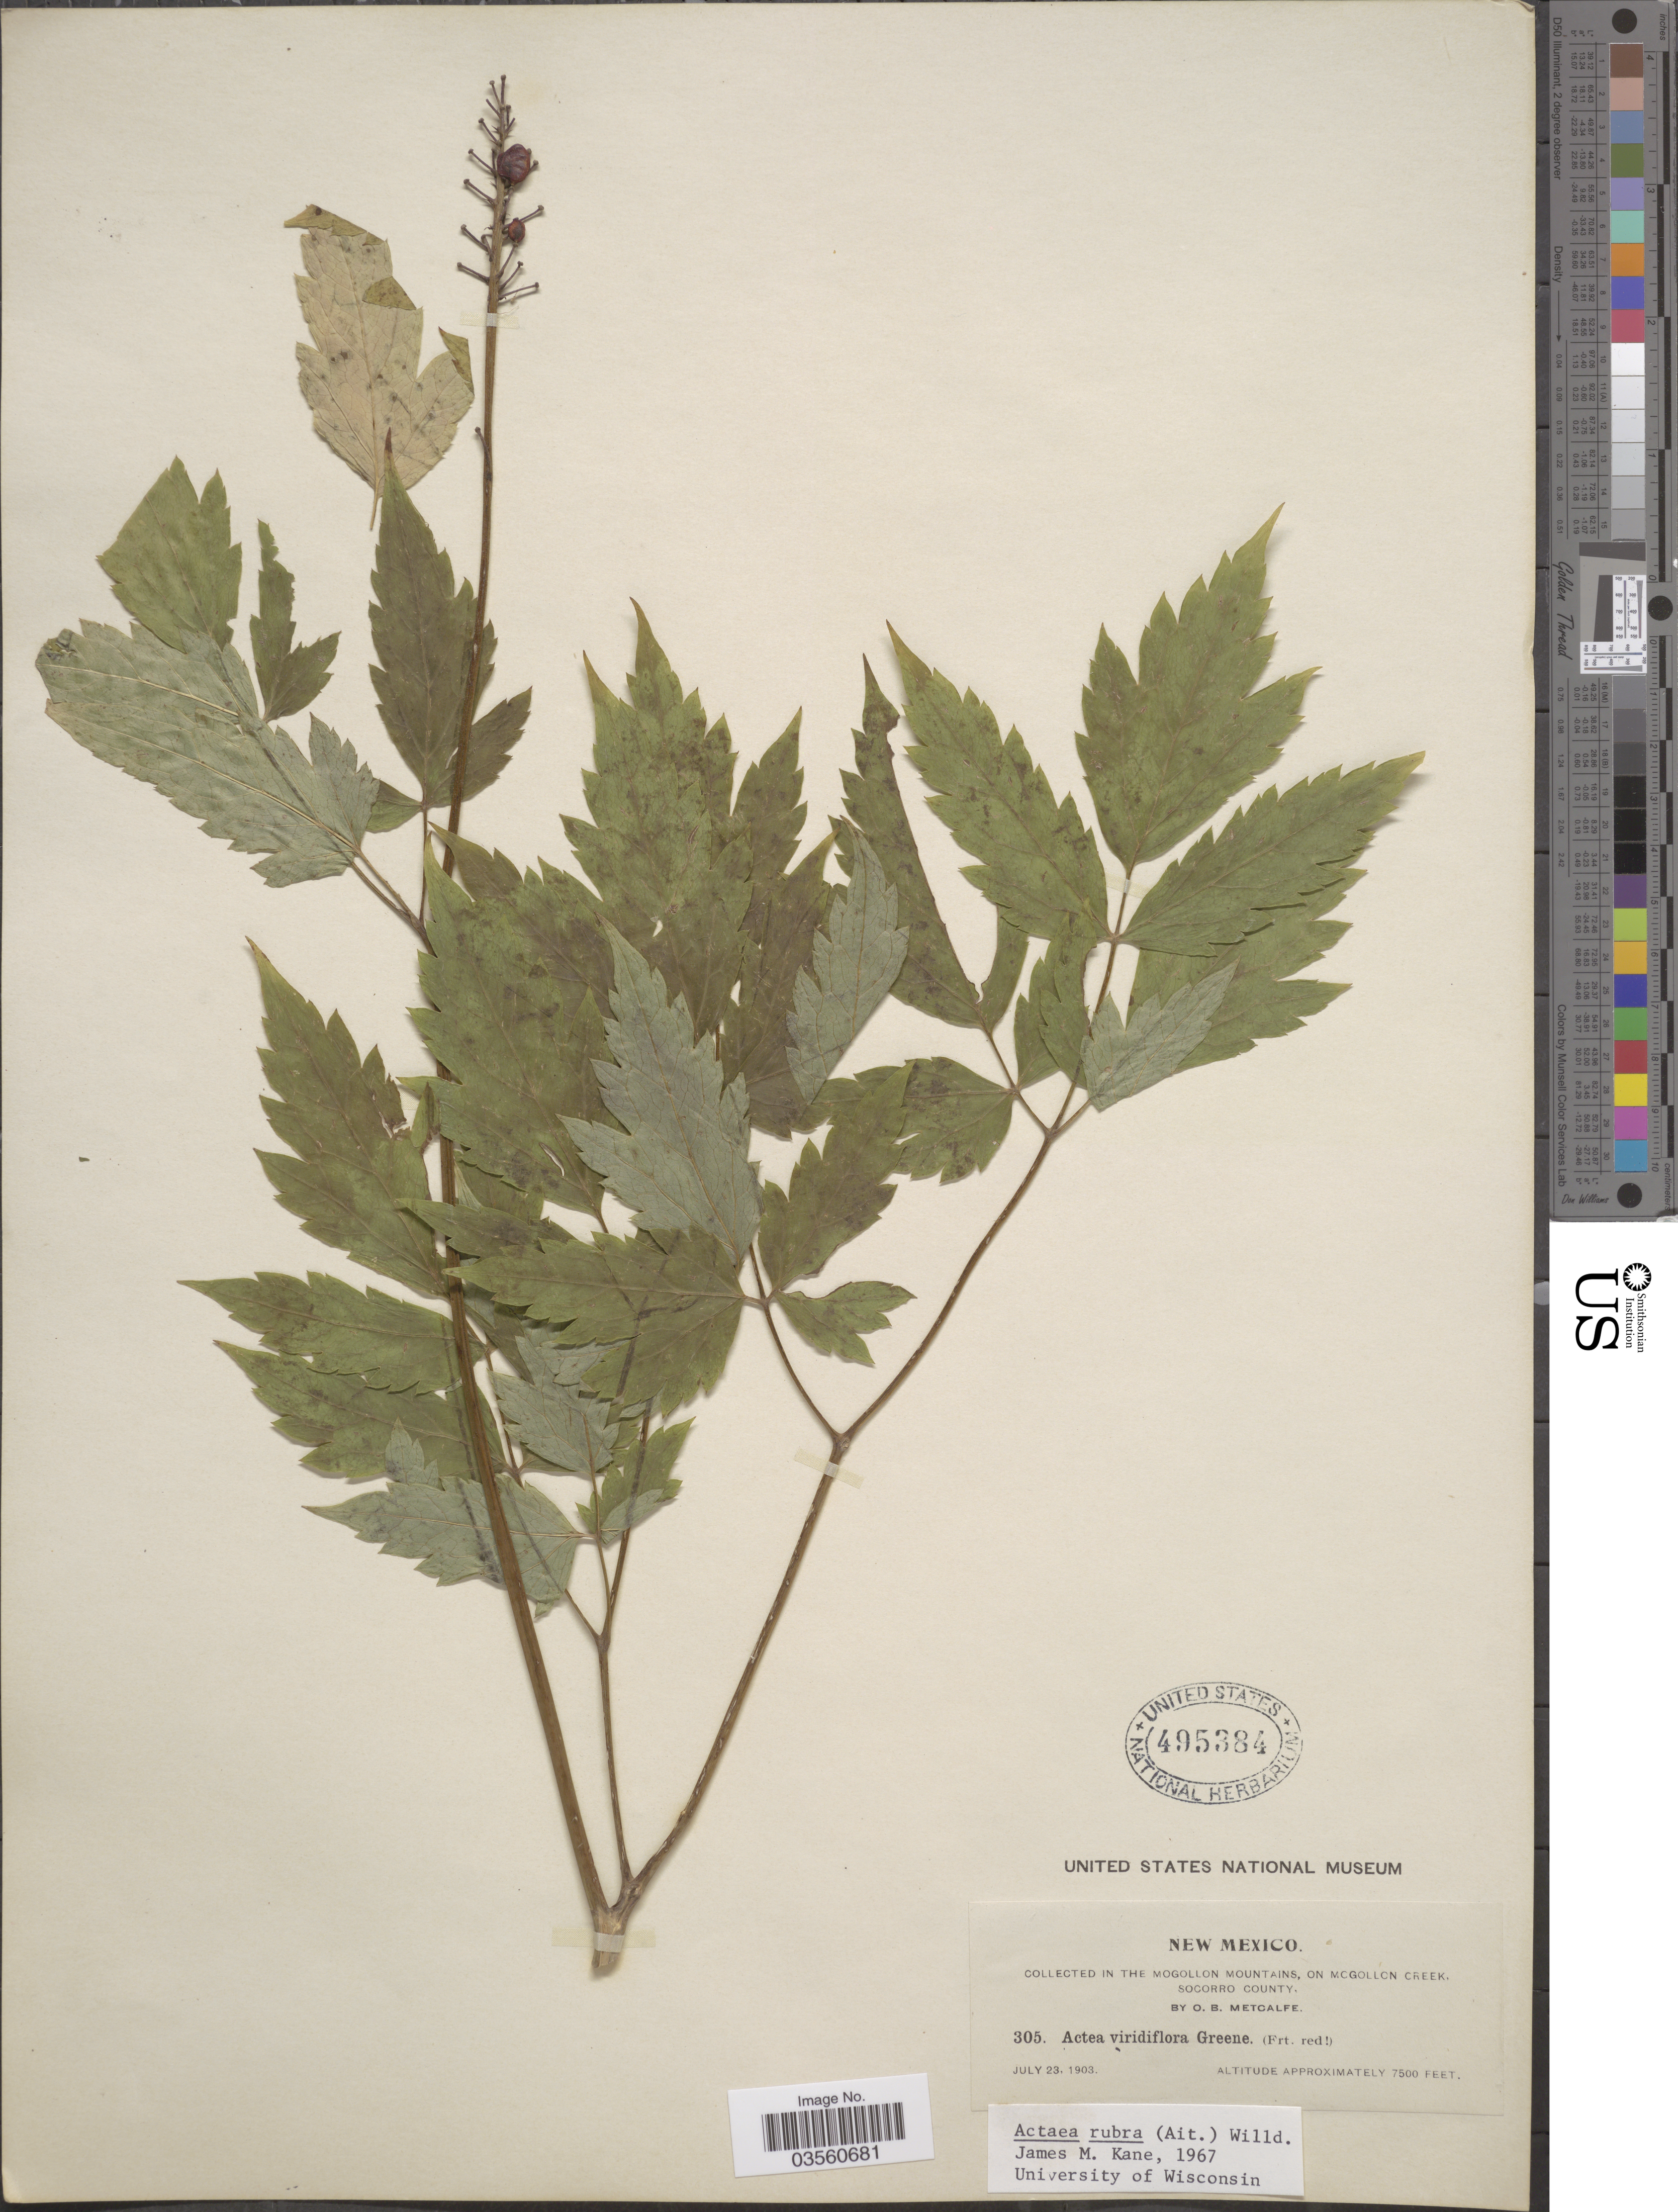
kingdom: Plantae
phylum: Tracheophyta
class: Magnoliopsida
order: Ranunculales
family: Ranunculaceae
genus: Actaea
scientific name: Actaea rubra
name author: (Aiton) Willd.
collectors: O. B. Metcalfe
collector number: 305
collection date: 1903-07-23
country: United States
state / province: New Mexico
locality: In the Mogollon Mountains, on Mogollon Creek, Socorro County.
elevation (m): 2286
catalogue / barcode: US 495384